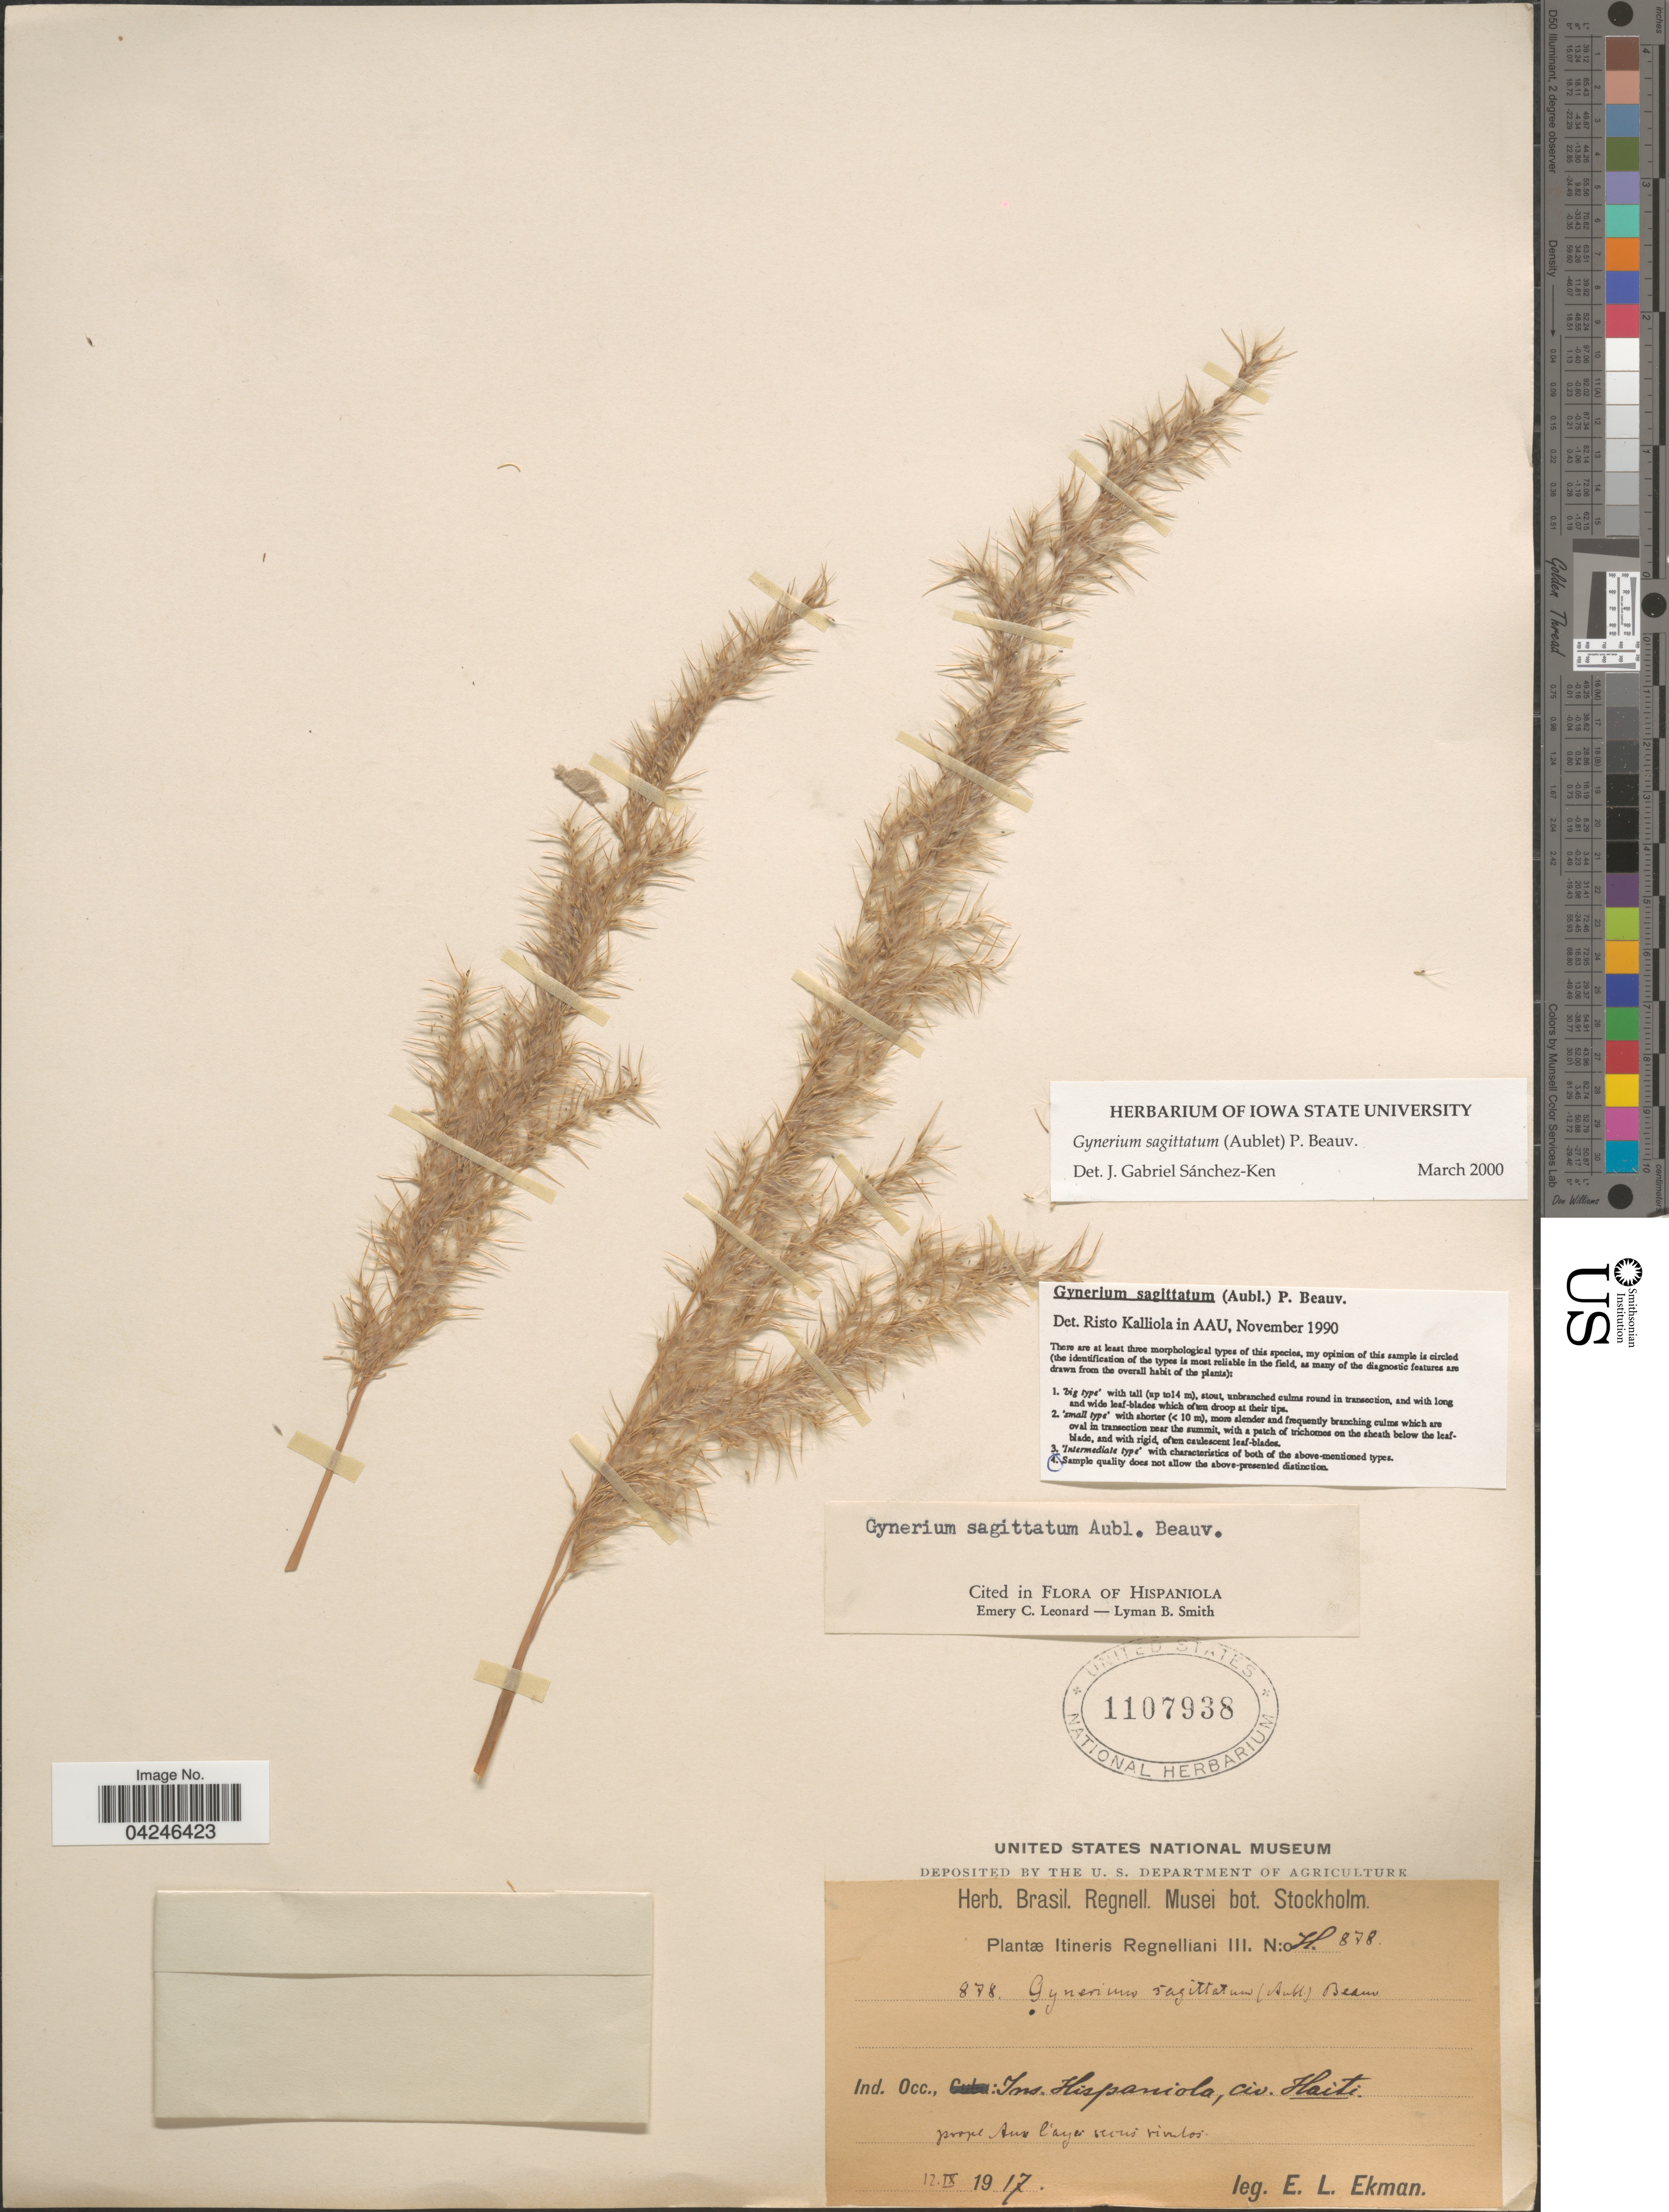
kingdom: Plantae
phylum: Tracheophyta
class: Liliopsida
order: Poales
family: Poaceae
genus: Gynerium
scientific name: Gynerium sagittatum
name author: (Aubl.) P. Beauv.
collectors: E. L. Ekman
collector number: H878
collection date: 1917-09-12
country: Haiti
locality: Itineris Regnelliani III. Ind. Occ.: Ins. Hispaniola, civ. Haiti. prope Aux layo seccis rivulos.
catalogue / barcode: US 1107938